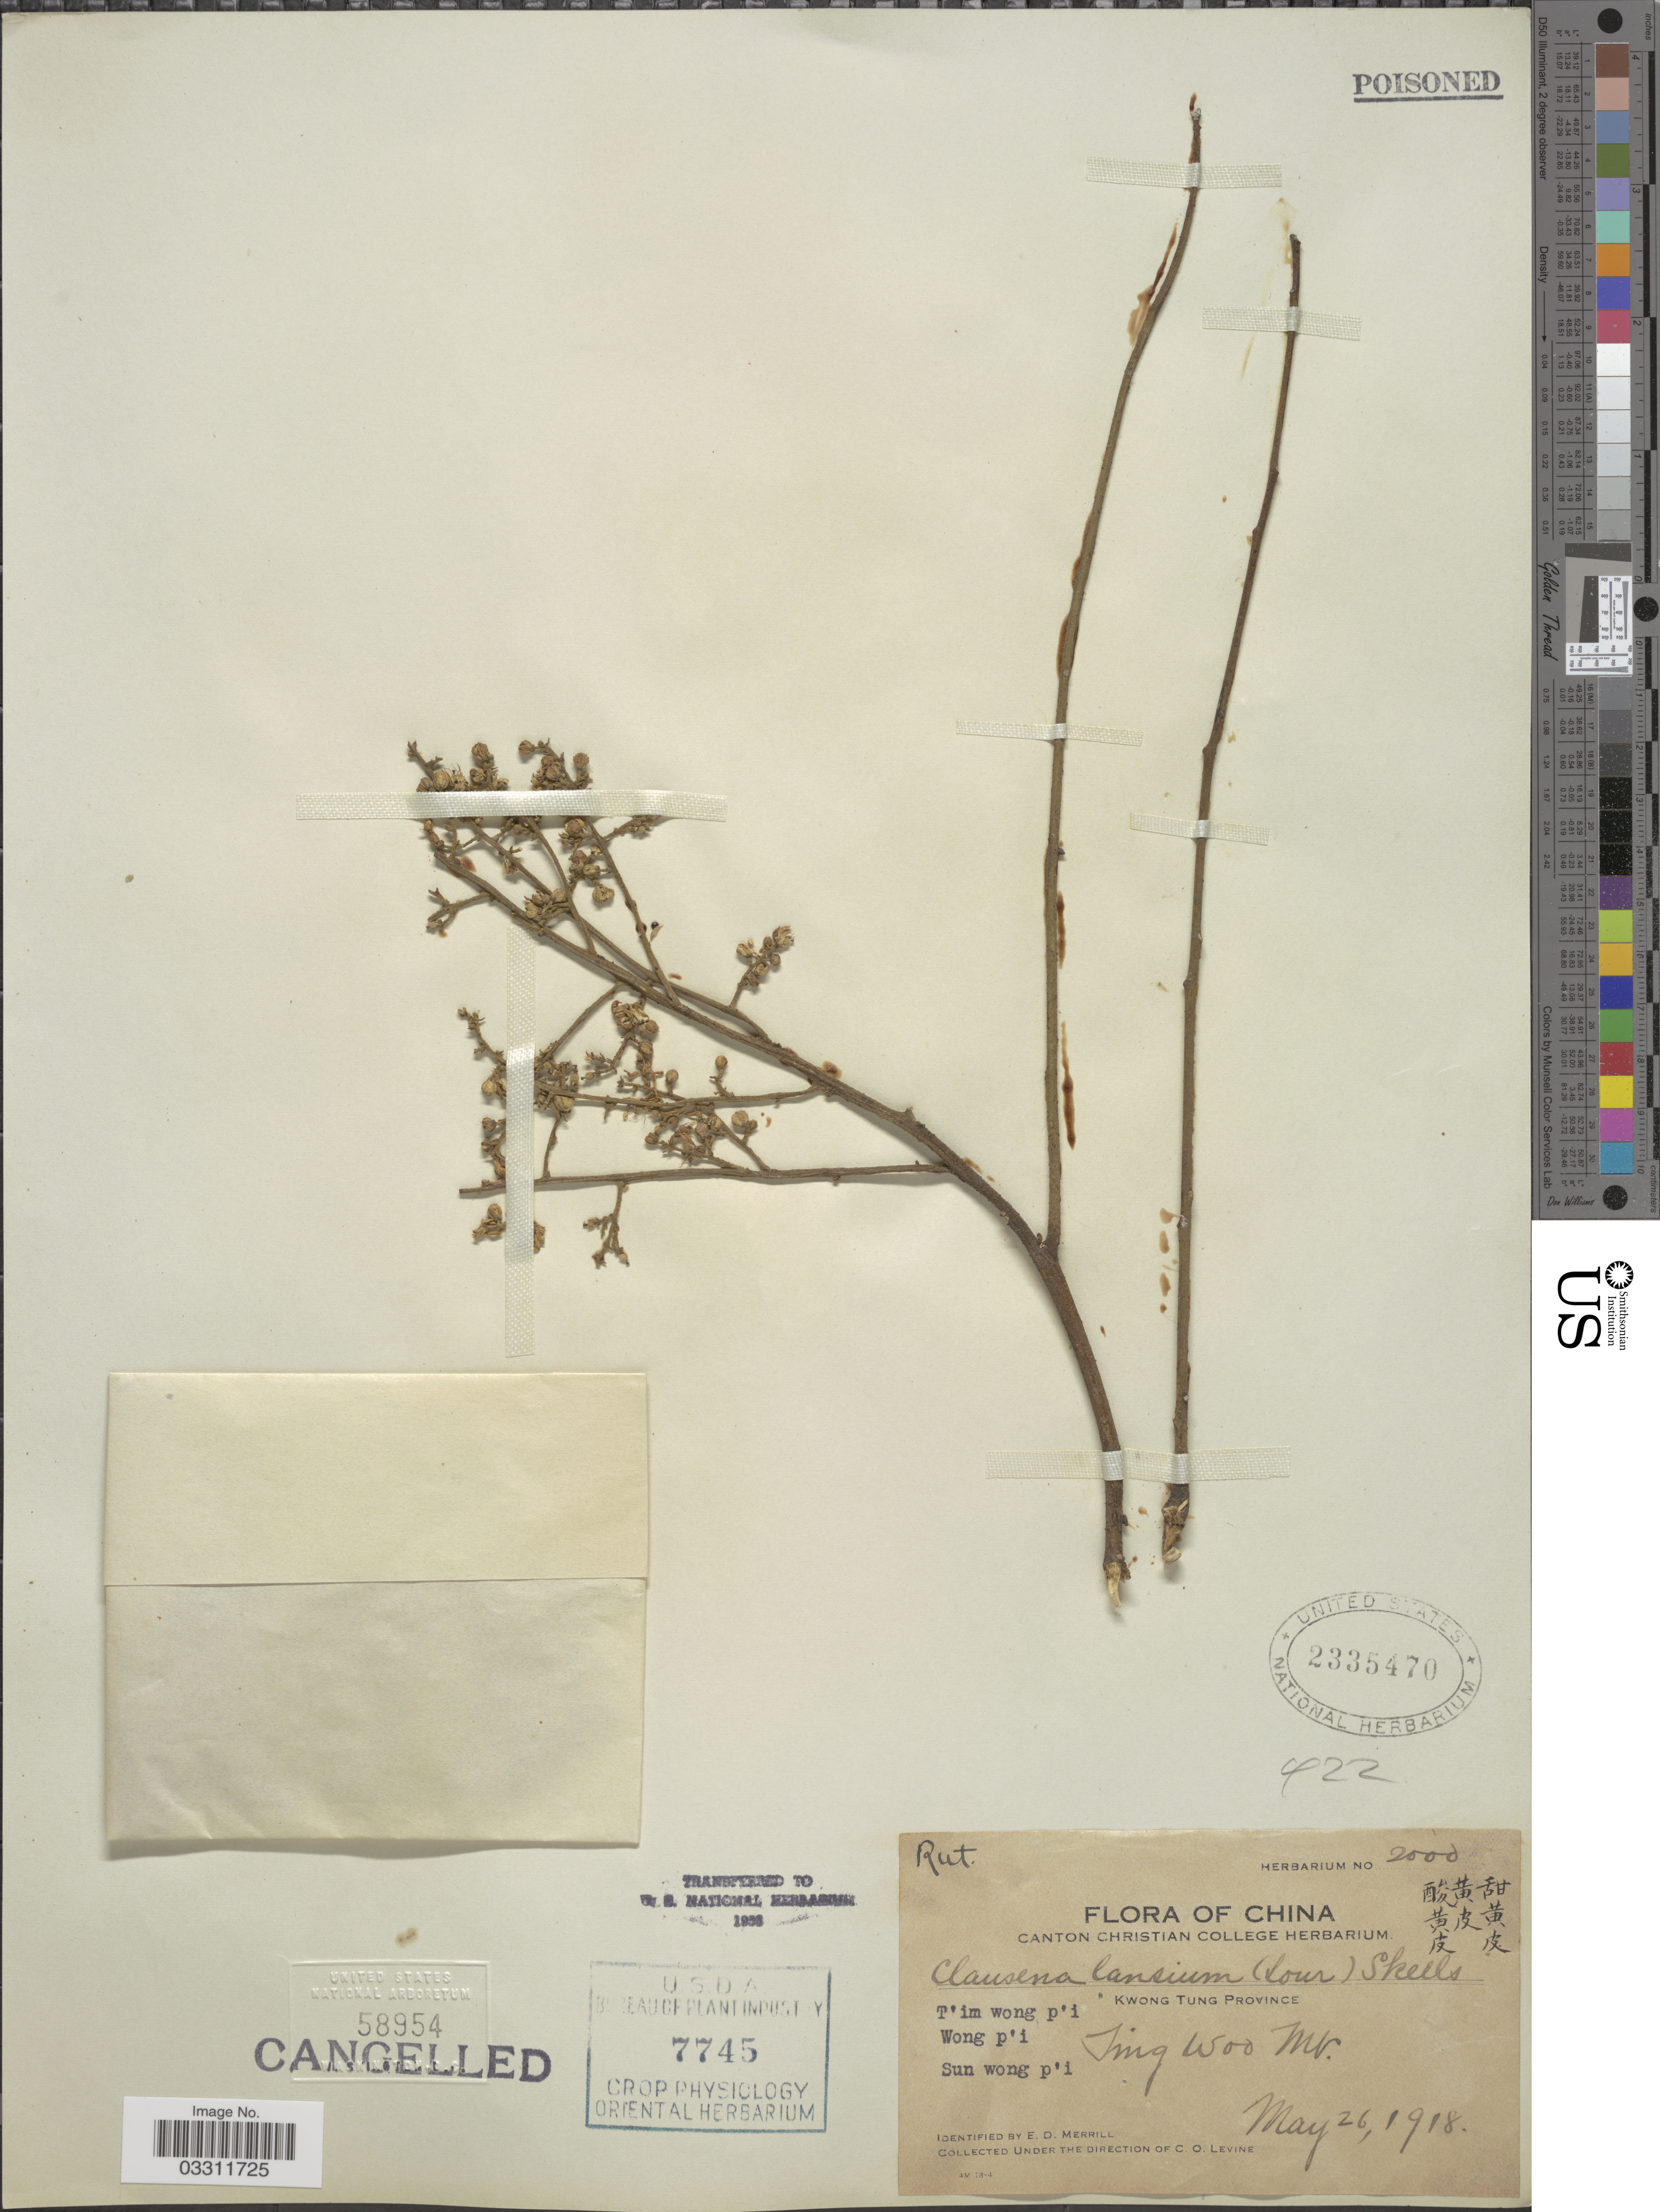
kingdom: Plantae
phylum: Tracheophyta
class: Magnoliopsida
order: Sapindales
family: Rutaceae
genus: Clausena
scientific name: Clausena lansium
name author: (Lour.) Skeels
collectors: C. O. Levine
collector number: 2000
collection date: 1918-05-26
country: China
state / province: Guangdong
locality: Kwong Tung Province. T'im wong p'i. Wong p'i. Sun wong p'i. Sing [interpreted] Woo Mt [interpreted].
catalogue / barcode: US 2335470